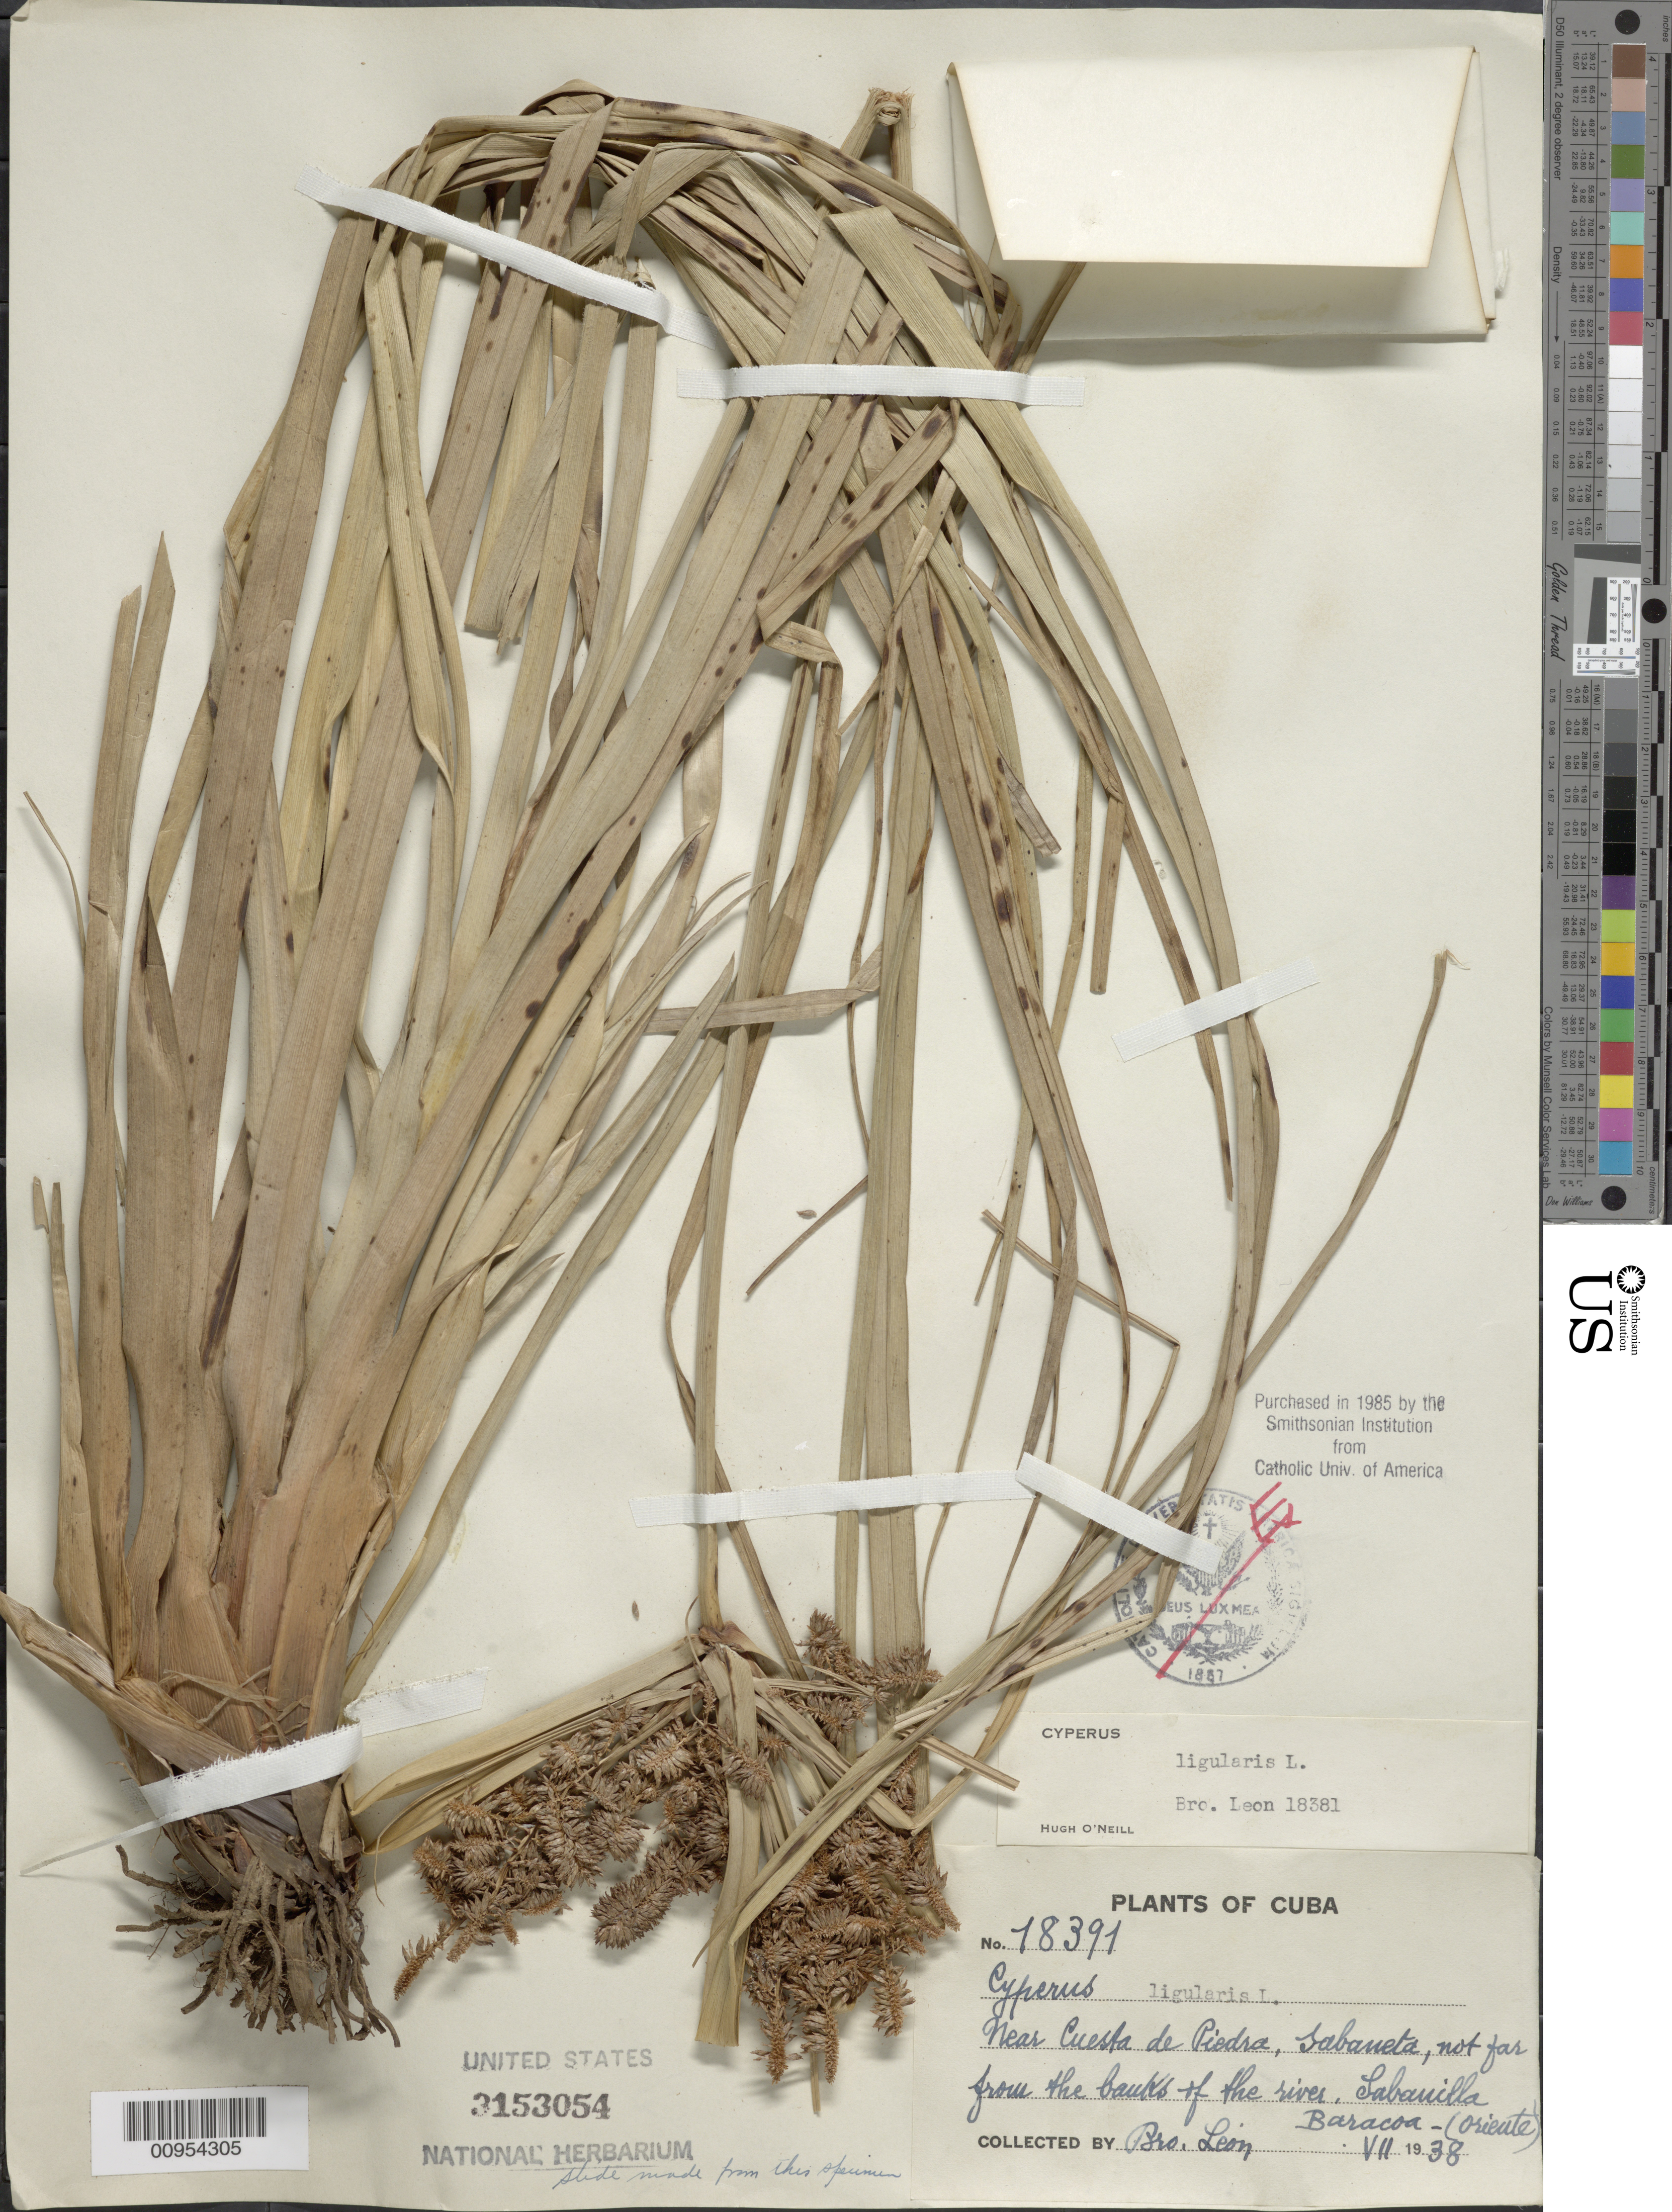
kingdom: Plantae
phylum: Tracheophyta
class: Liliopsida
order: Poales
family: Cyperaceae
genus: Cyperus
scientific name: Cyperus ligularis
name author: L.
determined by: O'Neill, Hugh T.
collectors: Bro. León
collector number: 18391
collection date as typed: Jul 1938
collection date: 1938-07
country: Cuba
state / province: Guantanamo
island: Cuba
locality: Near Cuesta de Piedra, Sabaneta, not far from the banks of the river, Sabonilla, Baracoa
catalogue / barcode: US 3153054